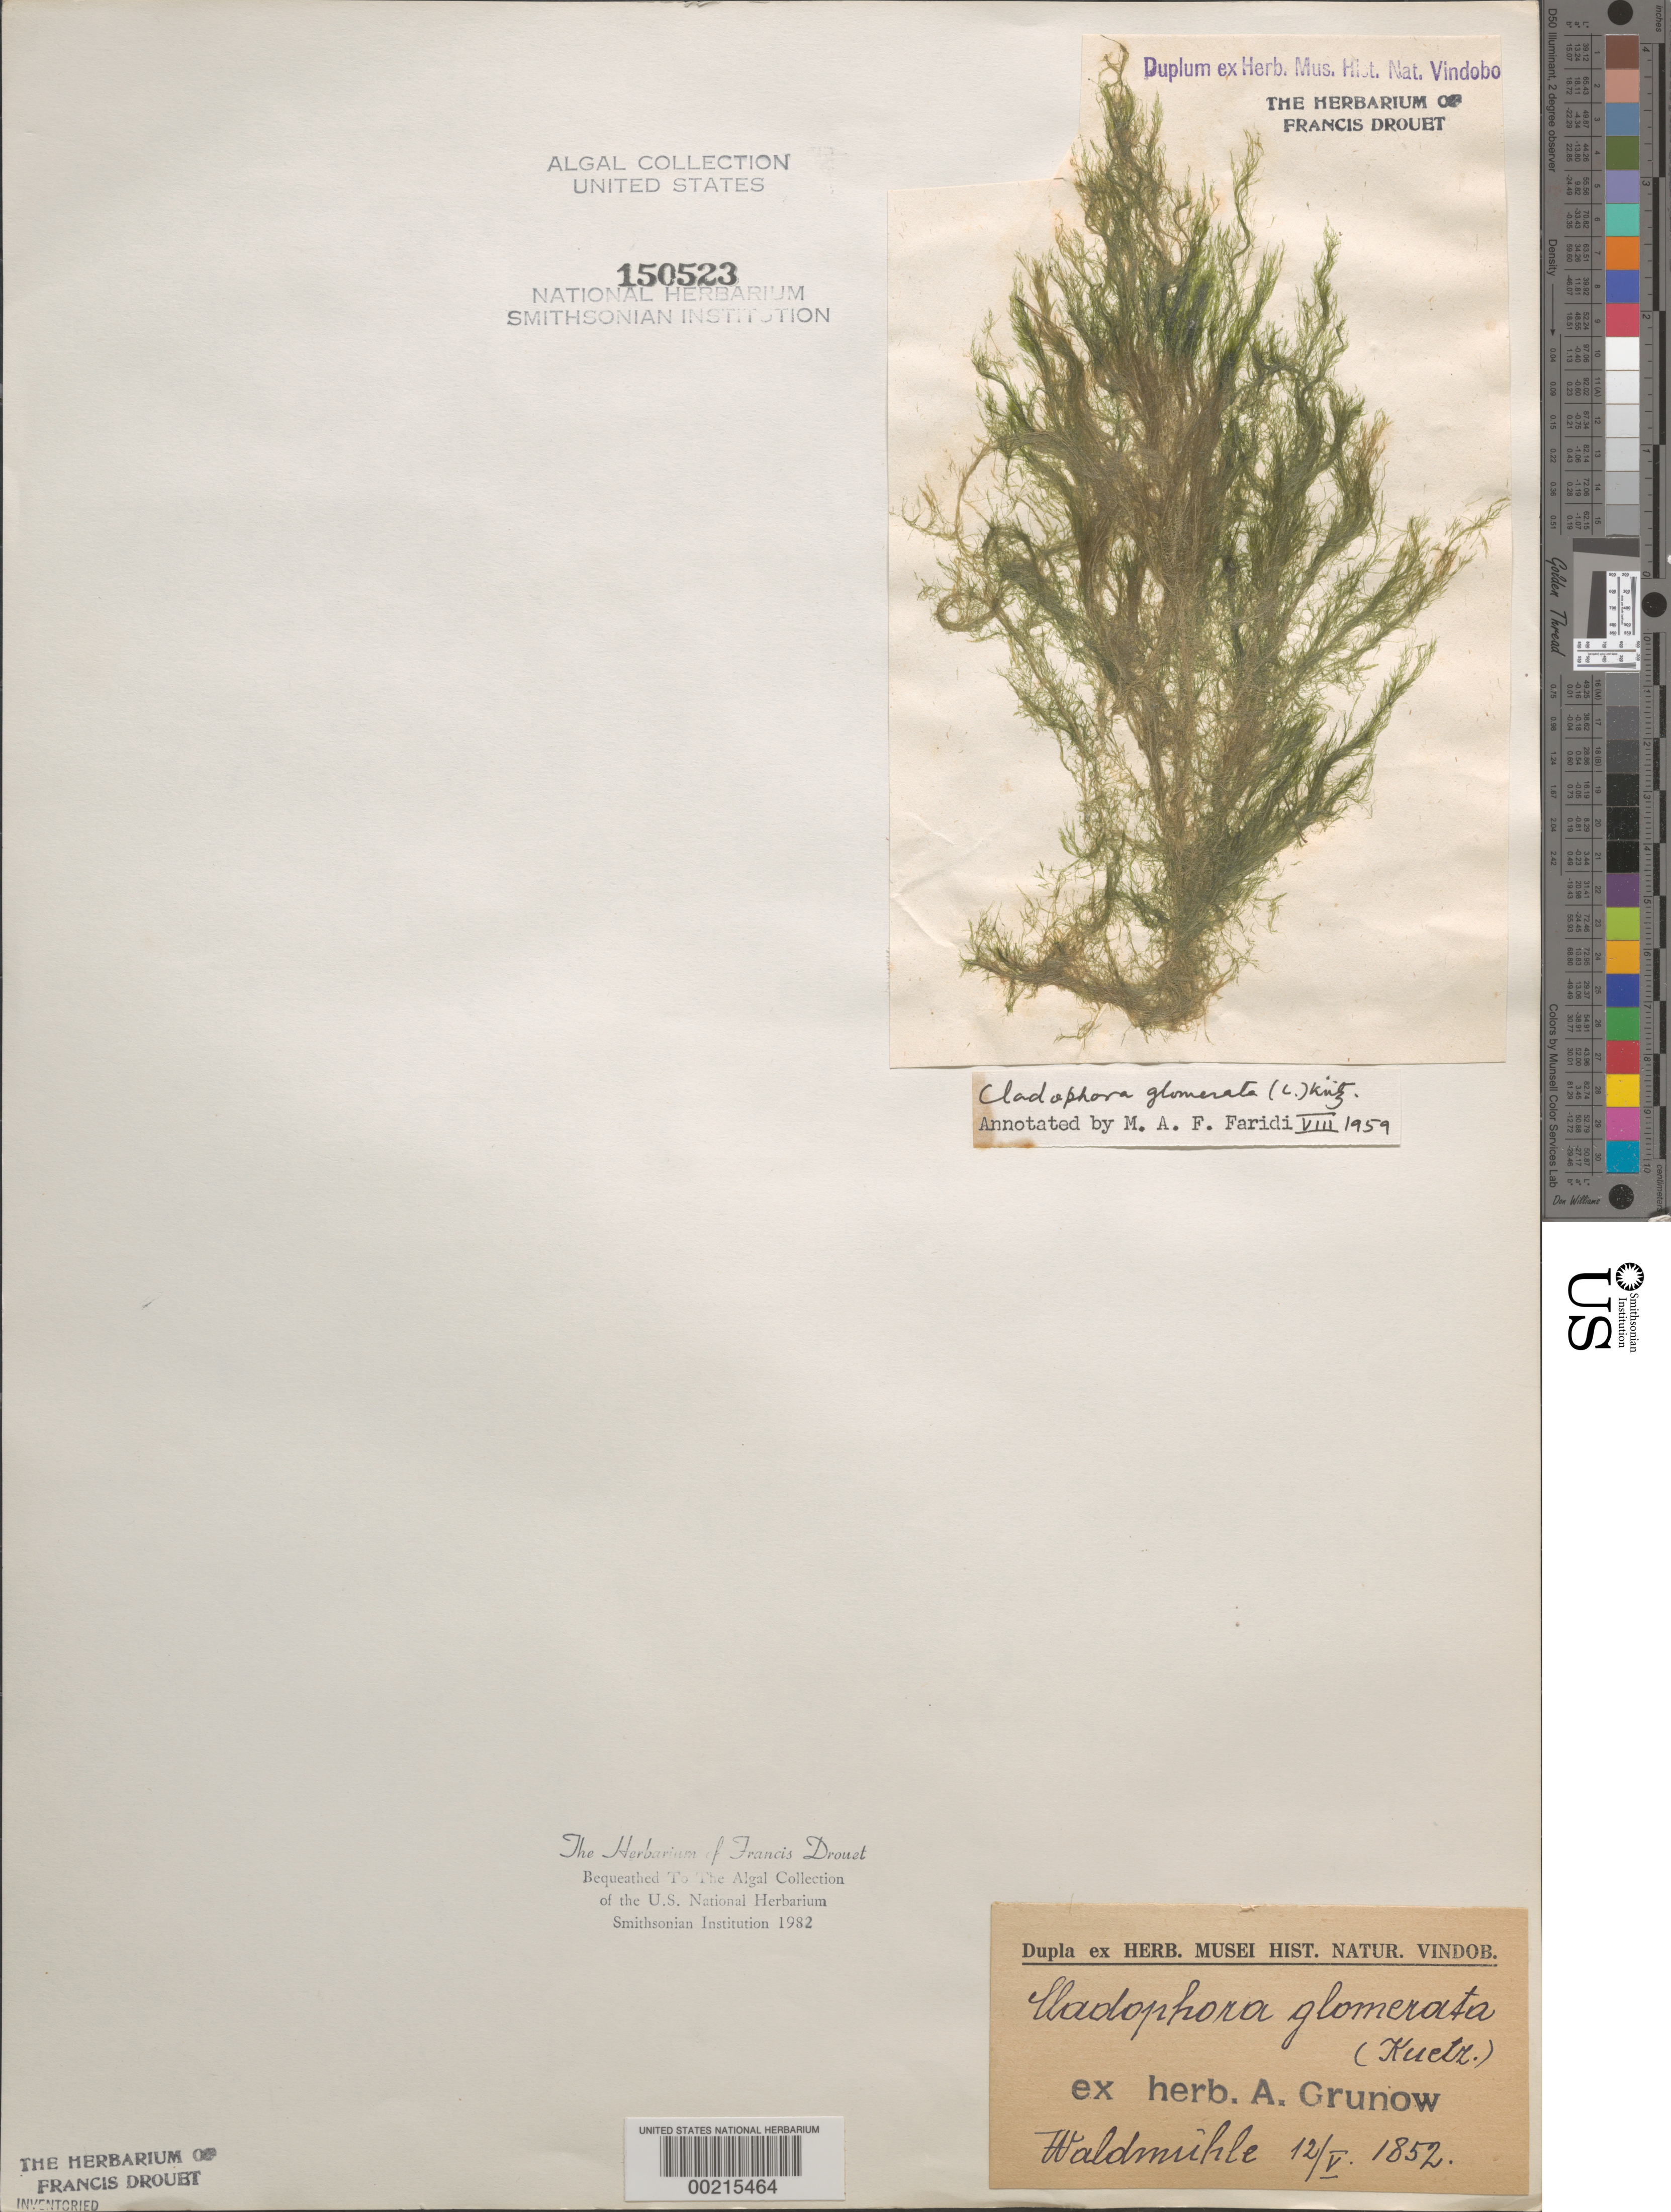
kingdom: Plantae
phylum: Chlorophyta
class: Ulvophyceae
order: Cladophorales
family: Cladophoraceae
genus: Cladophora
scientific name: Cladophora glomerata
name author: (L.) Kütz.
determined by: Faridi, M. A. F.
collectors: A. Grunow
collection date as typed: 12 May 1852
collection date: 1852-05-12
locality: Waldmuhle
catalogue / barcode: US 150523